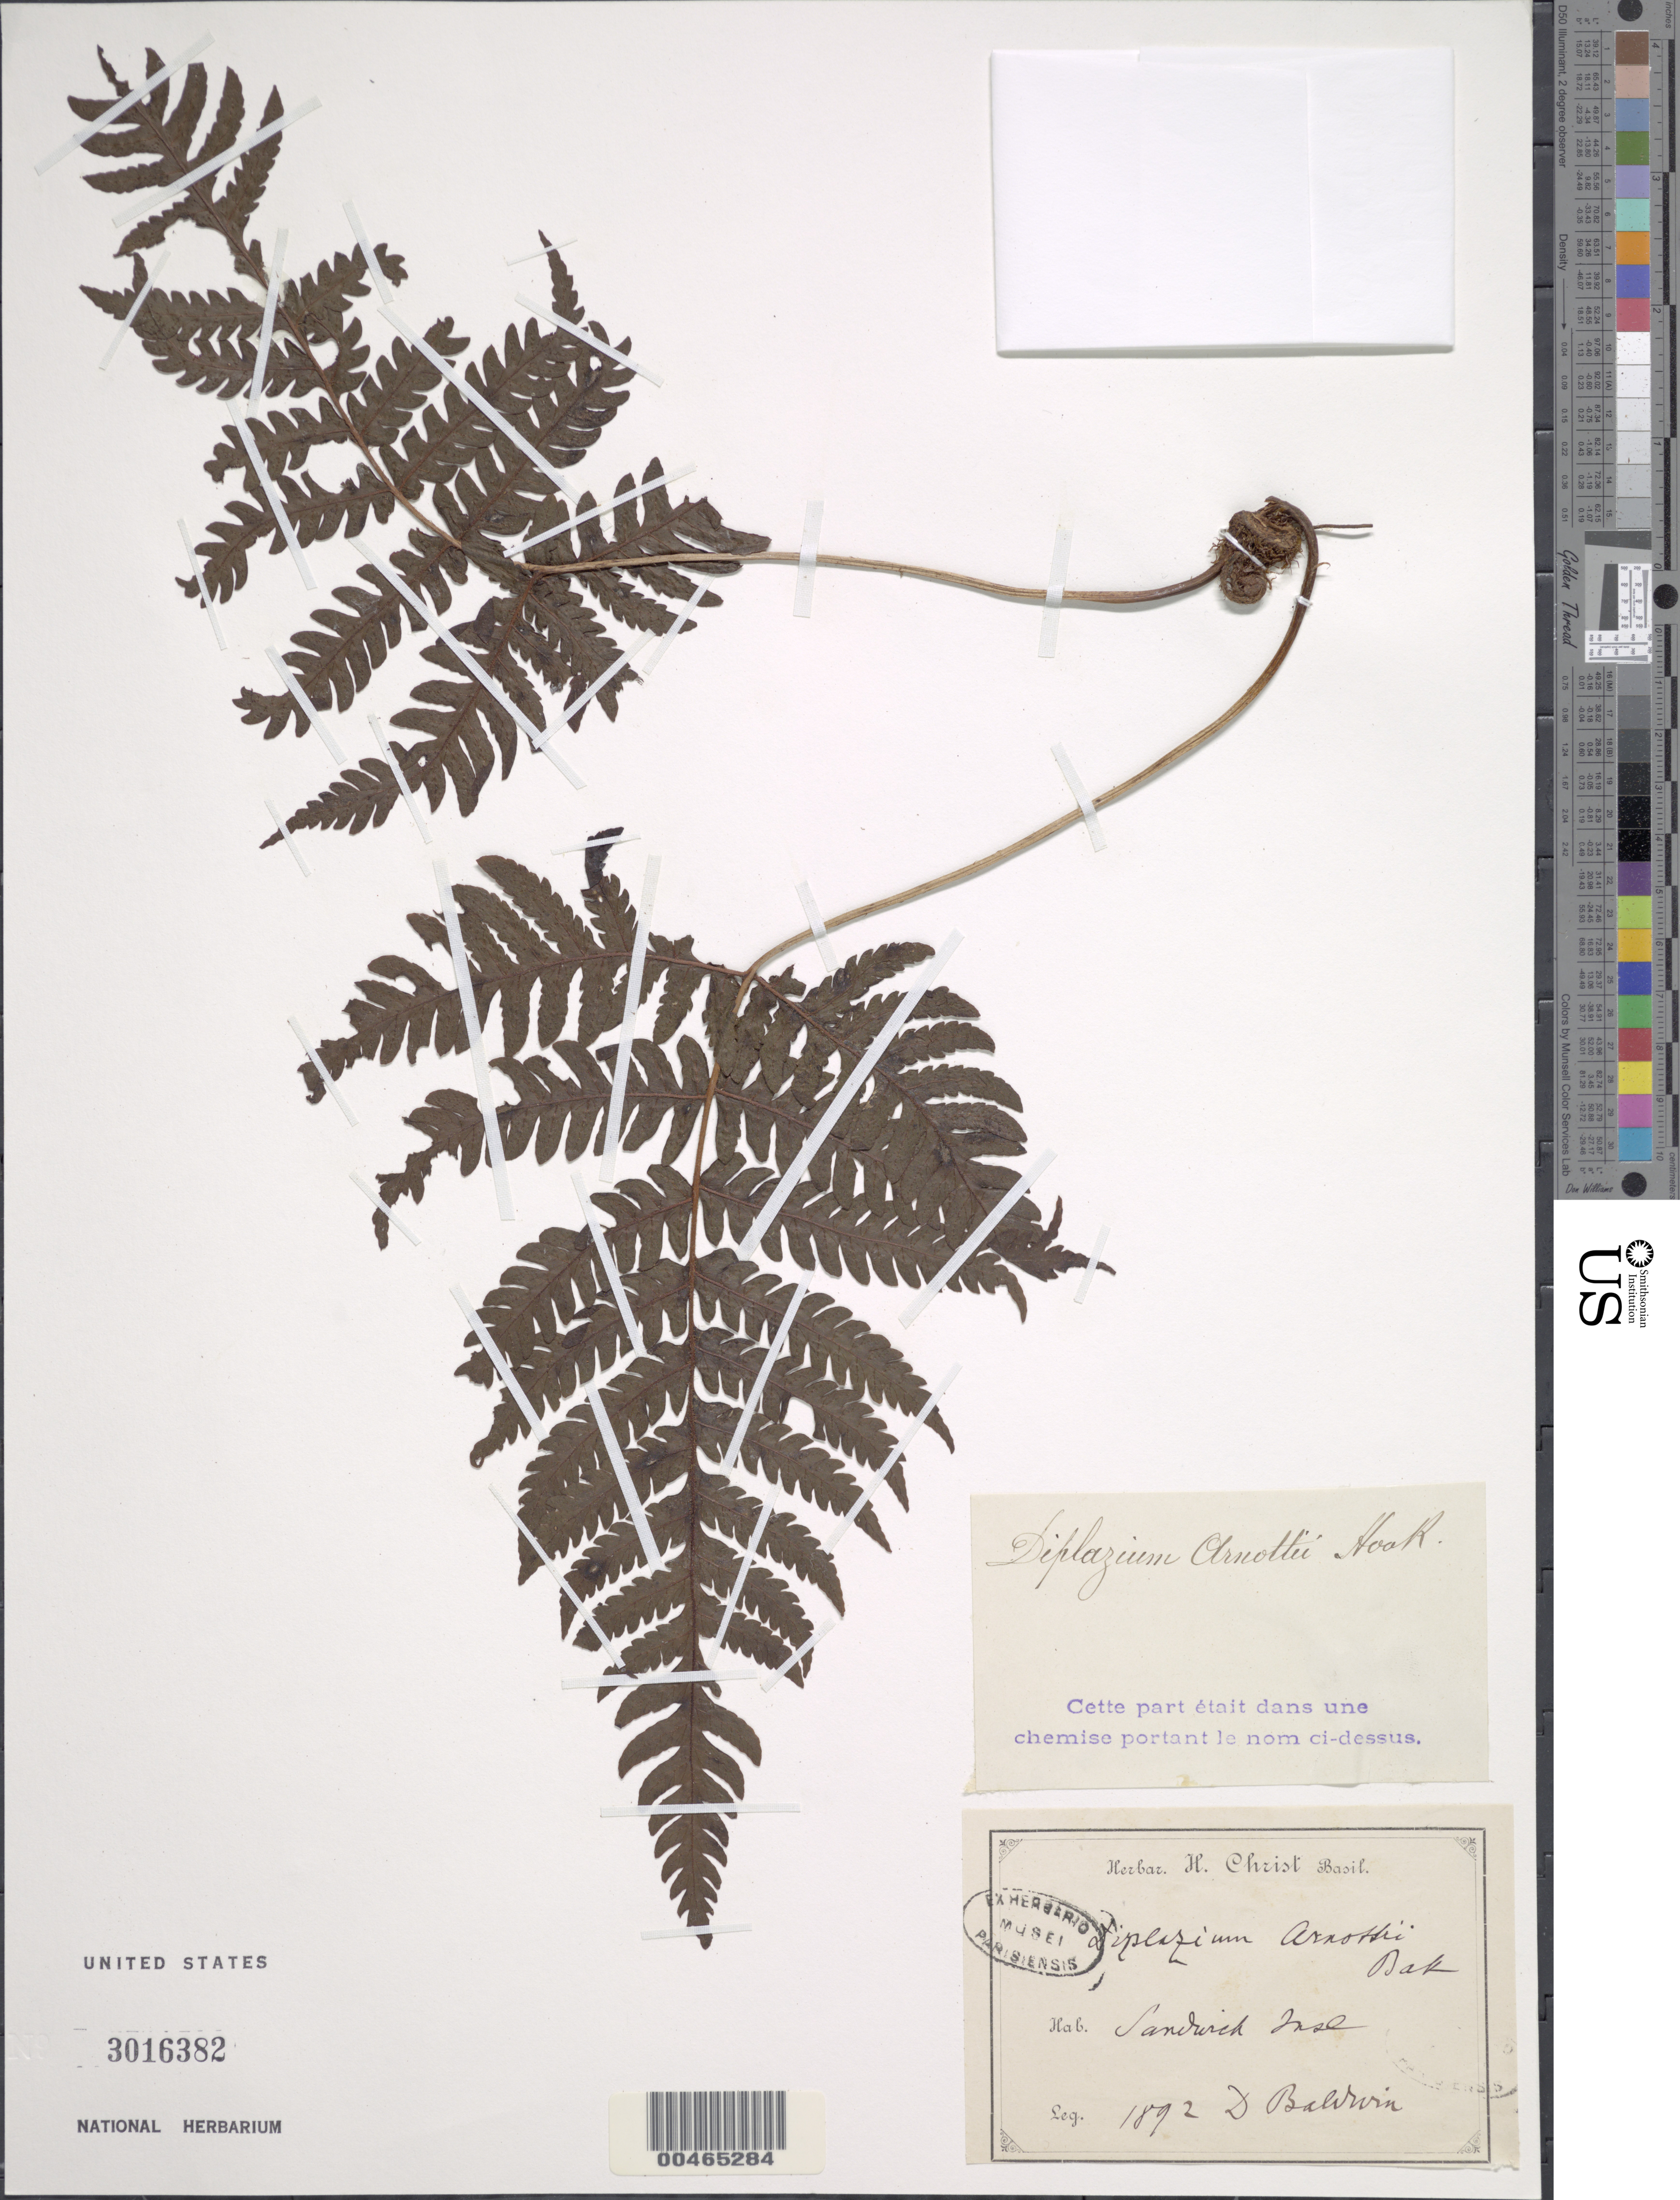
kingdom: Plantae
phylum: Tracheophyta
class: Polypodiopsida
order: Polypodiales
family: Athyriaceae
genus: Diplazium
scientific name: Diplazium arnottii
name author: Brack.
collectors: D. Baldwin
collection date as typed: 1892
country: United States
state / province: Hawaii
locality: Sandwich Islands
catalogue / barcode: US 3016382